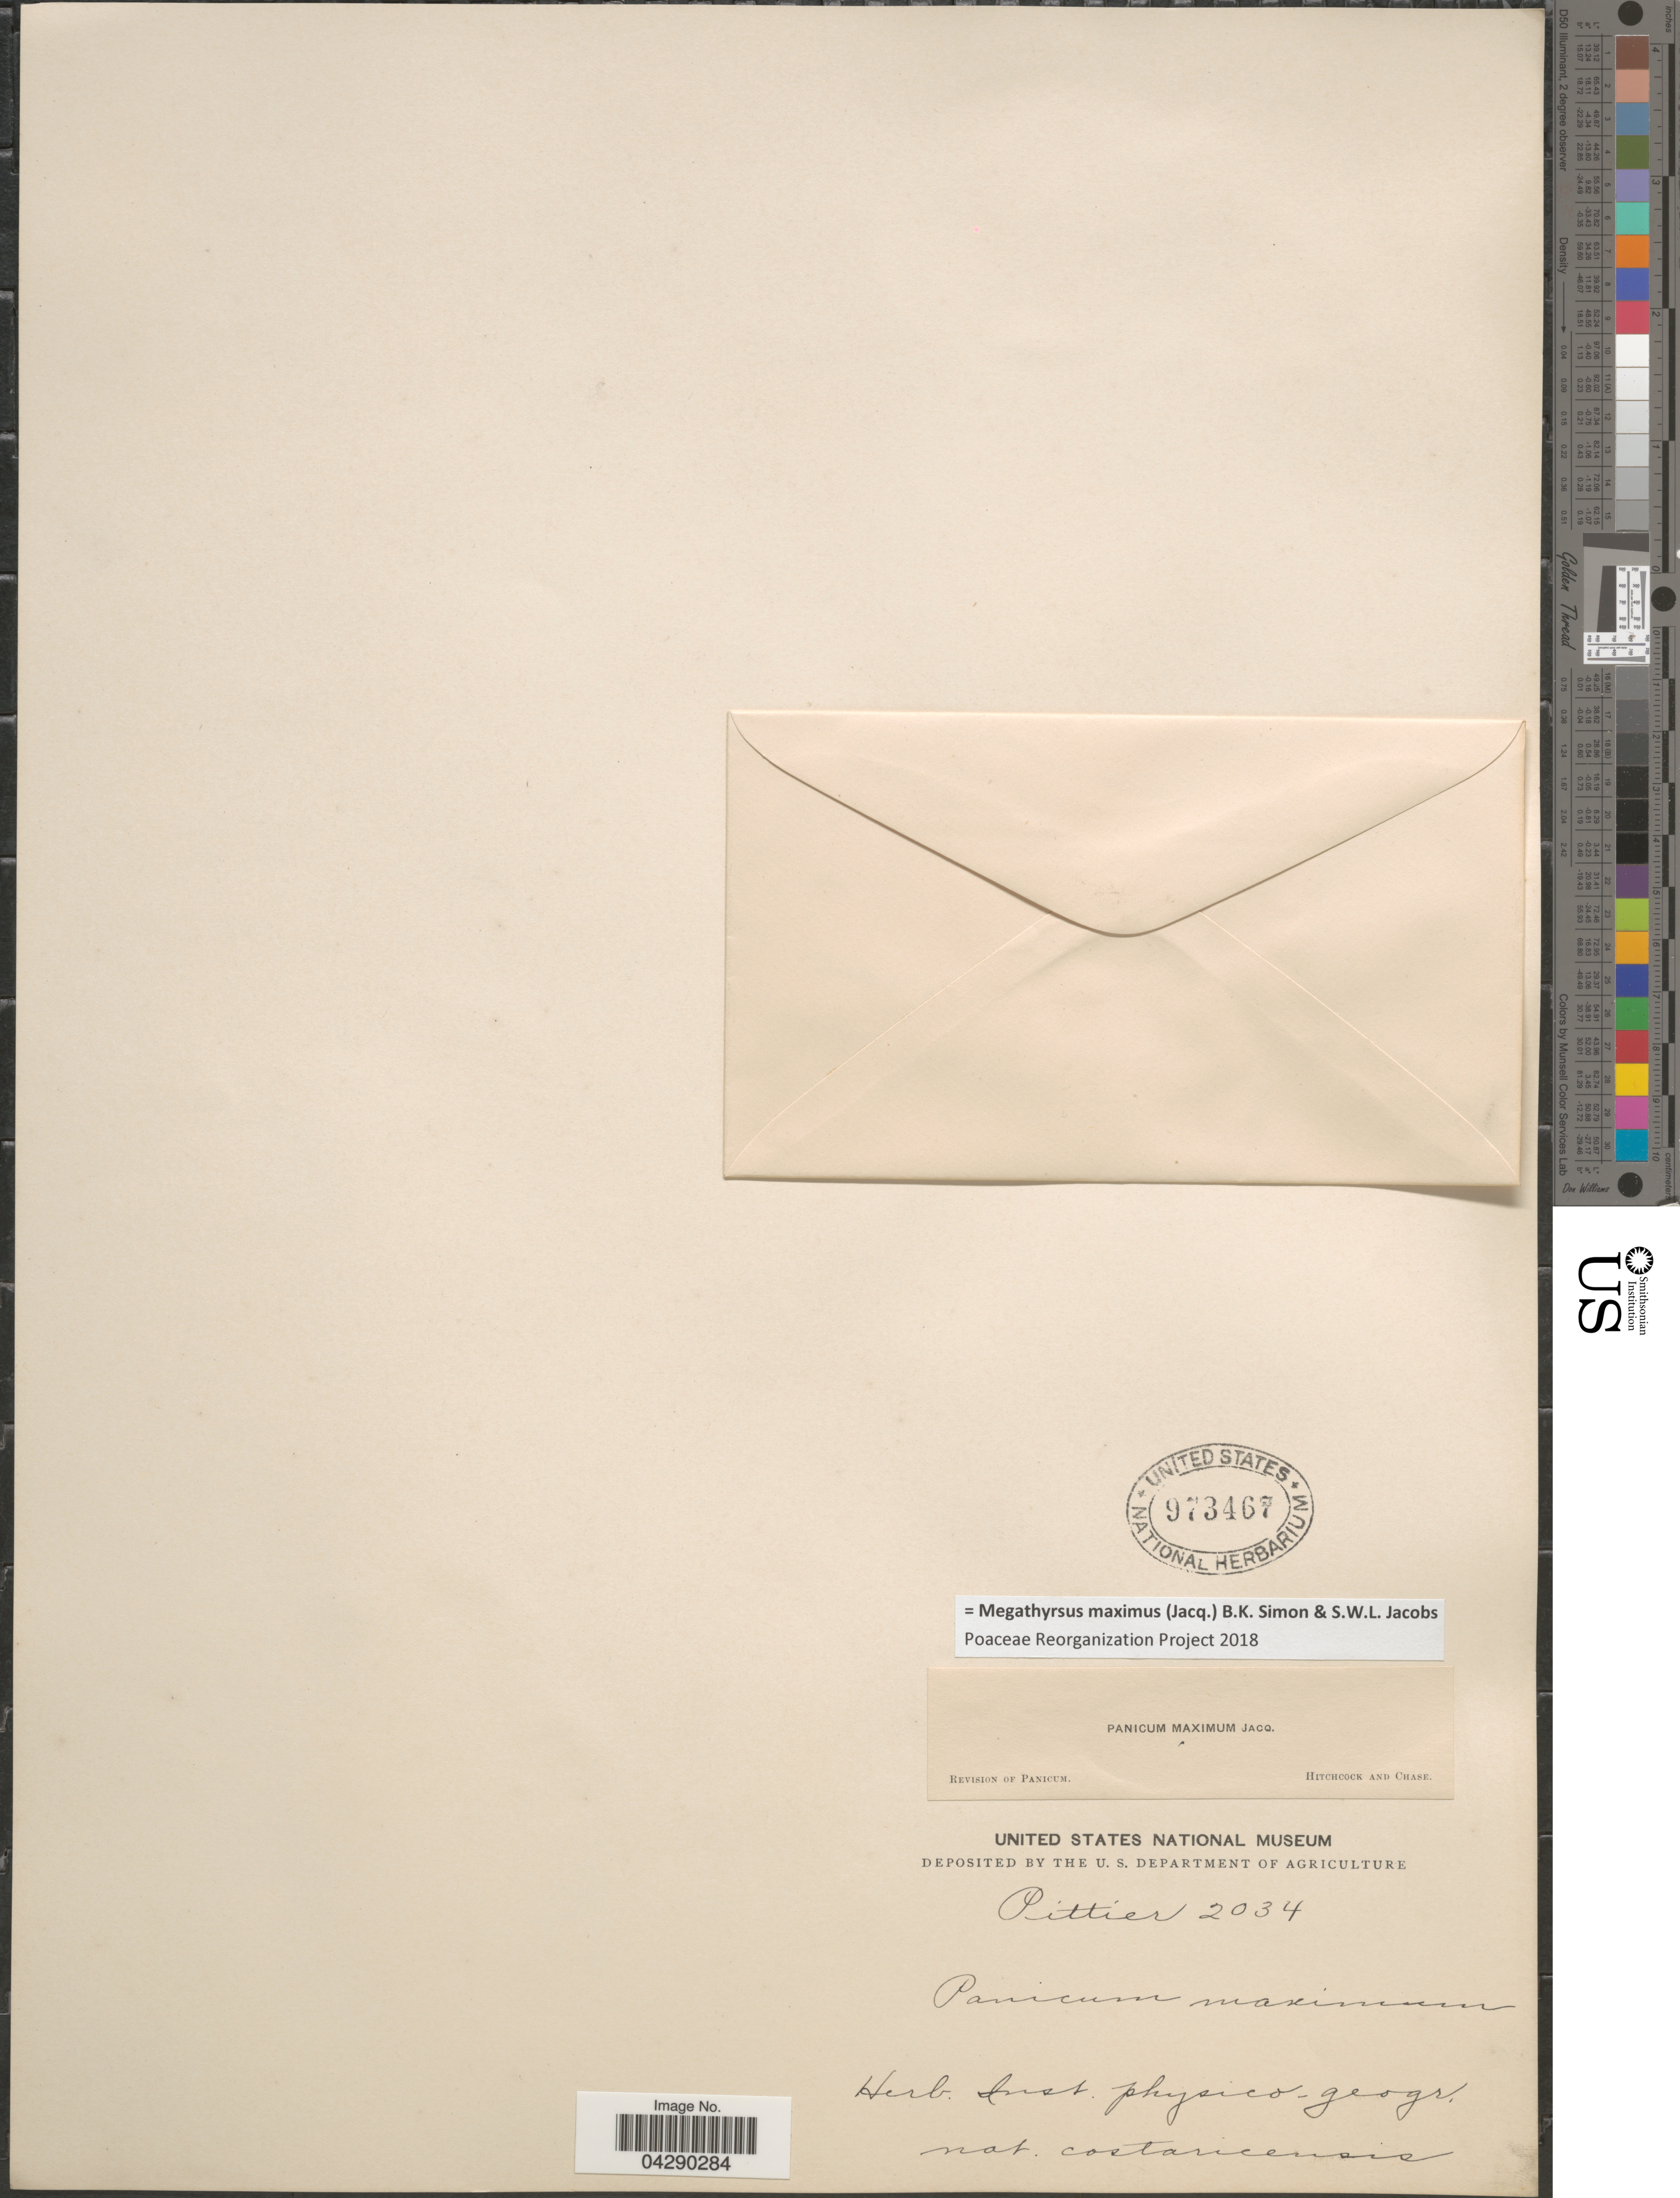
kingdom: Plantae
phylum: Tracheophyta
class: Liliopsida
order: Poales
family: Poaceae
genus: Megathyrsus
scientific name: Megathyrsus maximus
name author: (Jacq.) B.K. Simon & S.W.L. Jacobs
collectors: Pittier, --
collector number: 2034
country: Costa Rica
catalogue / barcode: US 973467